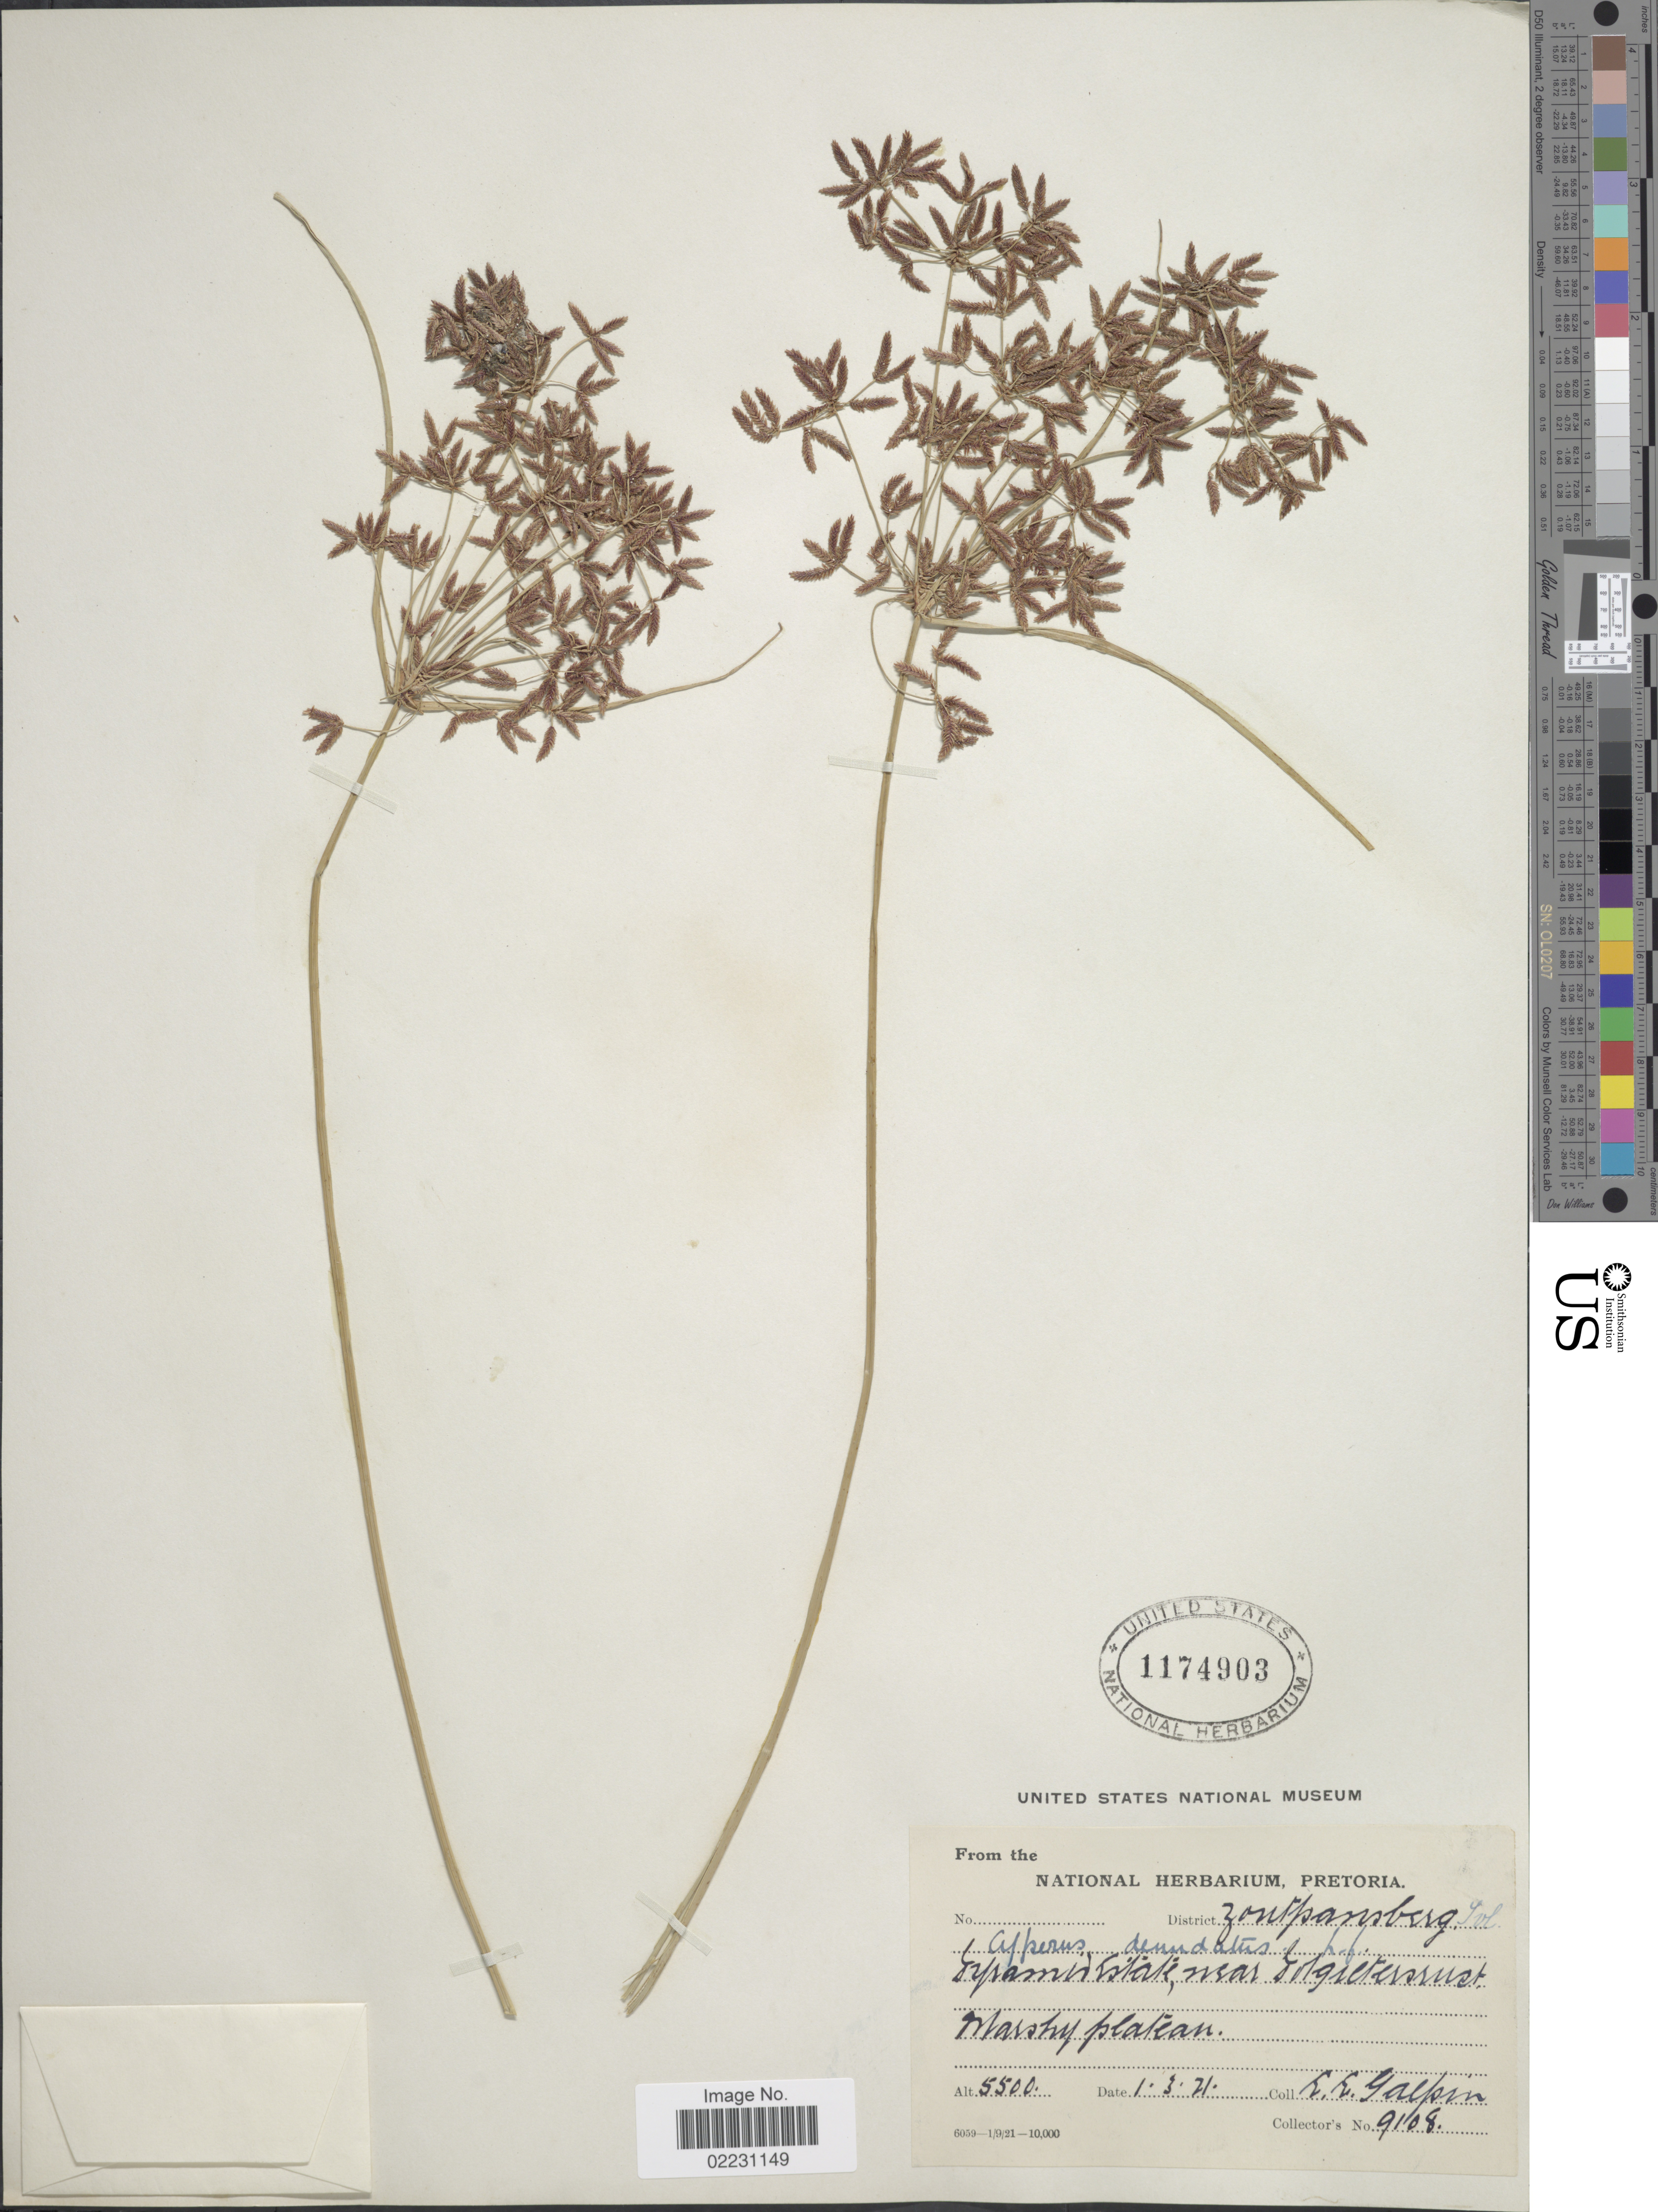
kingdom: Plantae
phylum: Tracheophyta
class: Liliopsida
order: Poales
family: Cyperaceae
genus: Cyperus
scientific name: Cyperus denudatus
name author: L. f.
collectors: E. Galpin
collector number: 9108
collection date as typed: Transcribed d/m/y: 1/3/21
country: South Africa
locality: Zoutpansberg, Tvl. Pyramid Estate near Potgietsrust. Marshy plateau.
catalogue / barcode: US 1174903